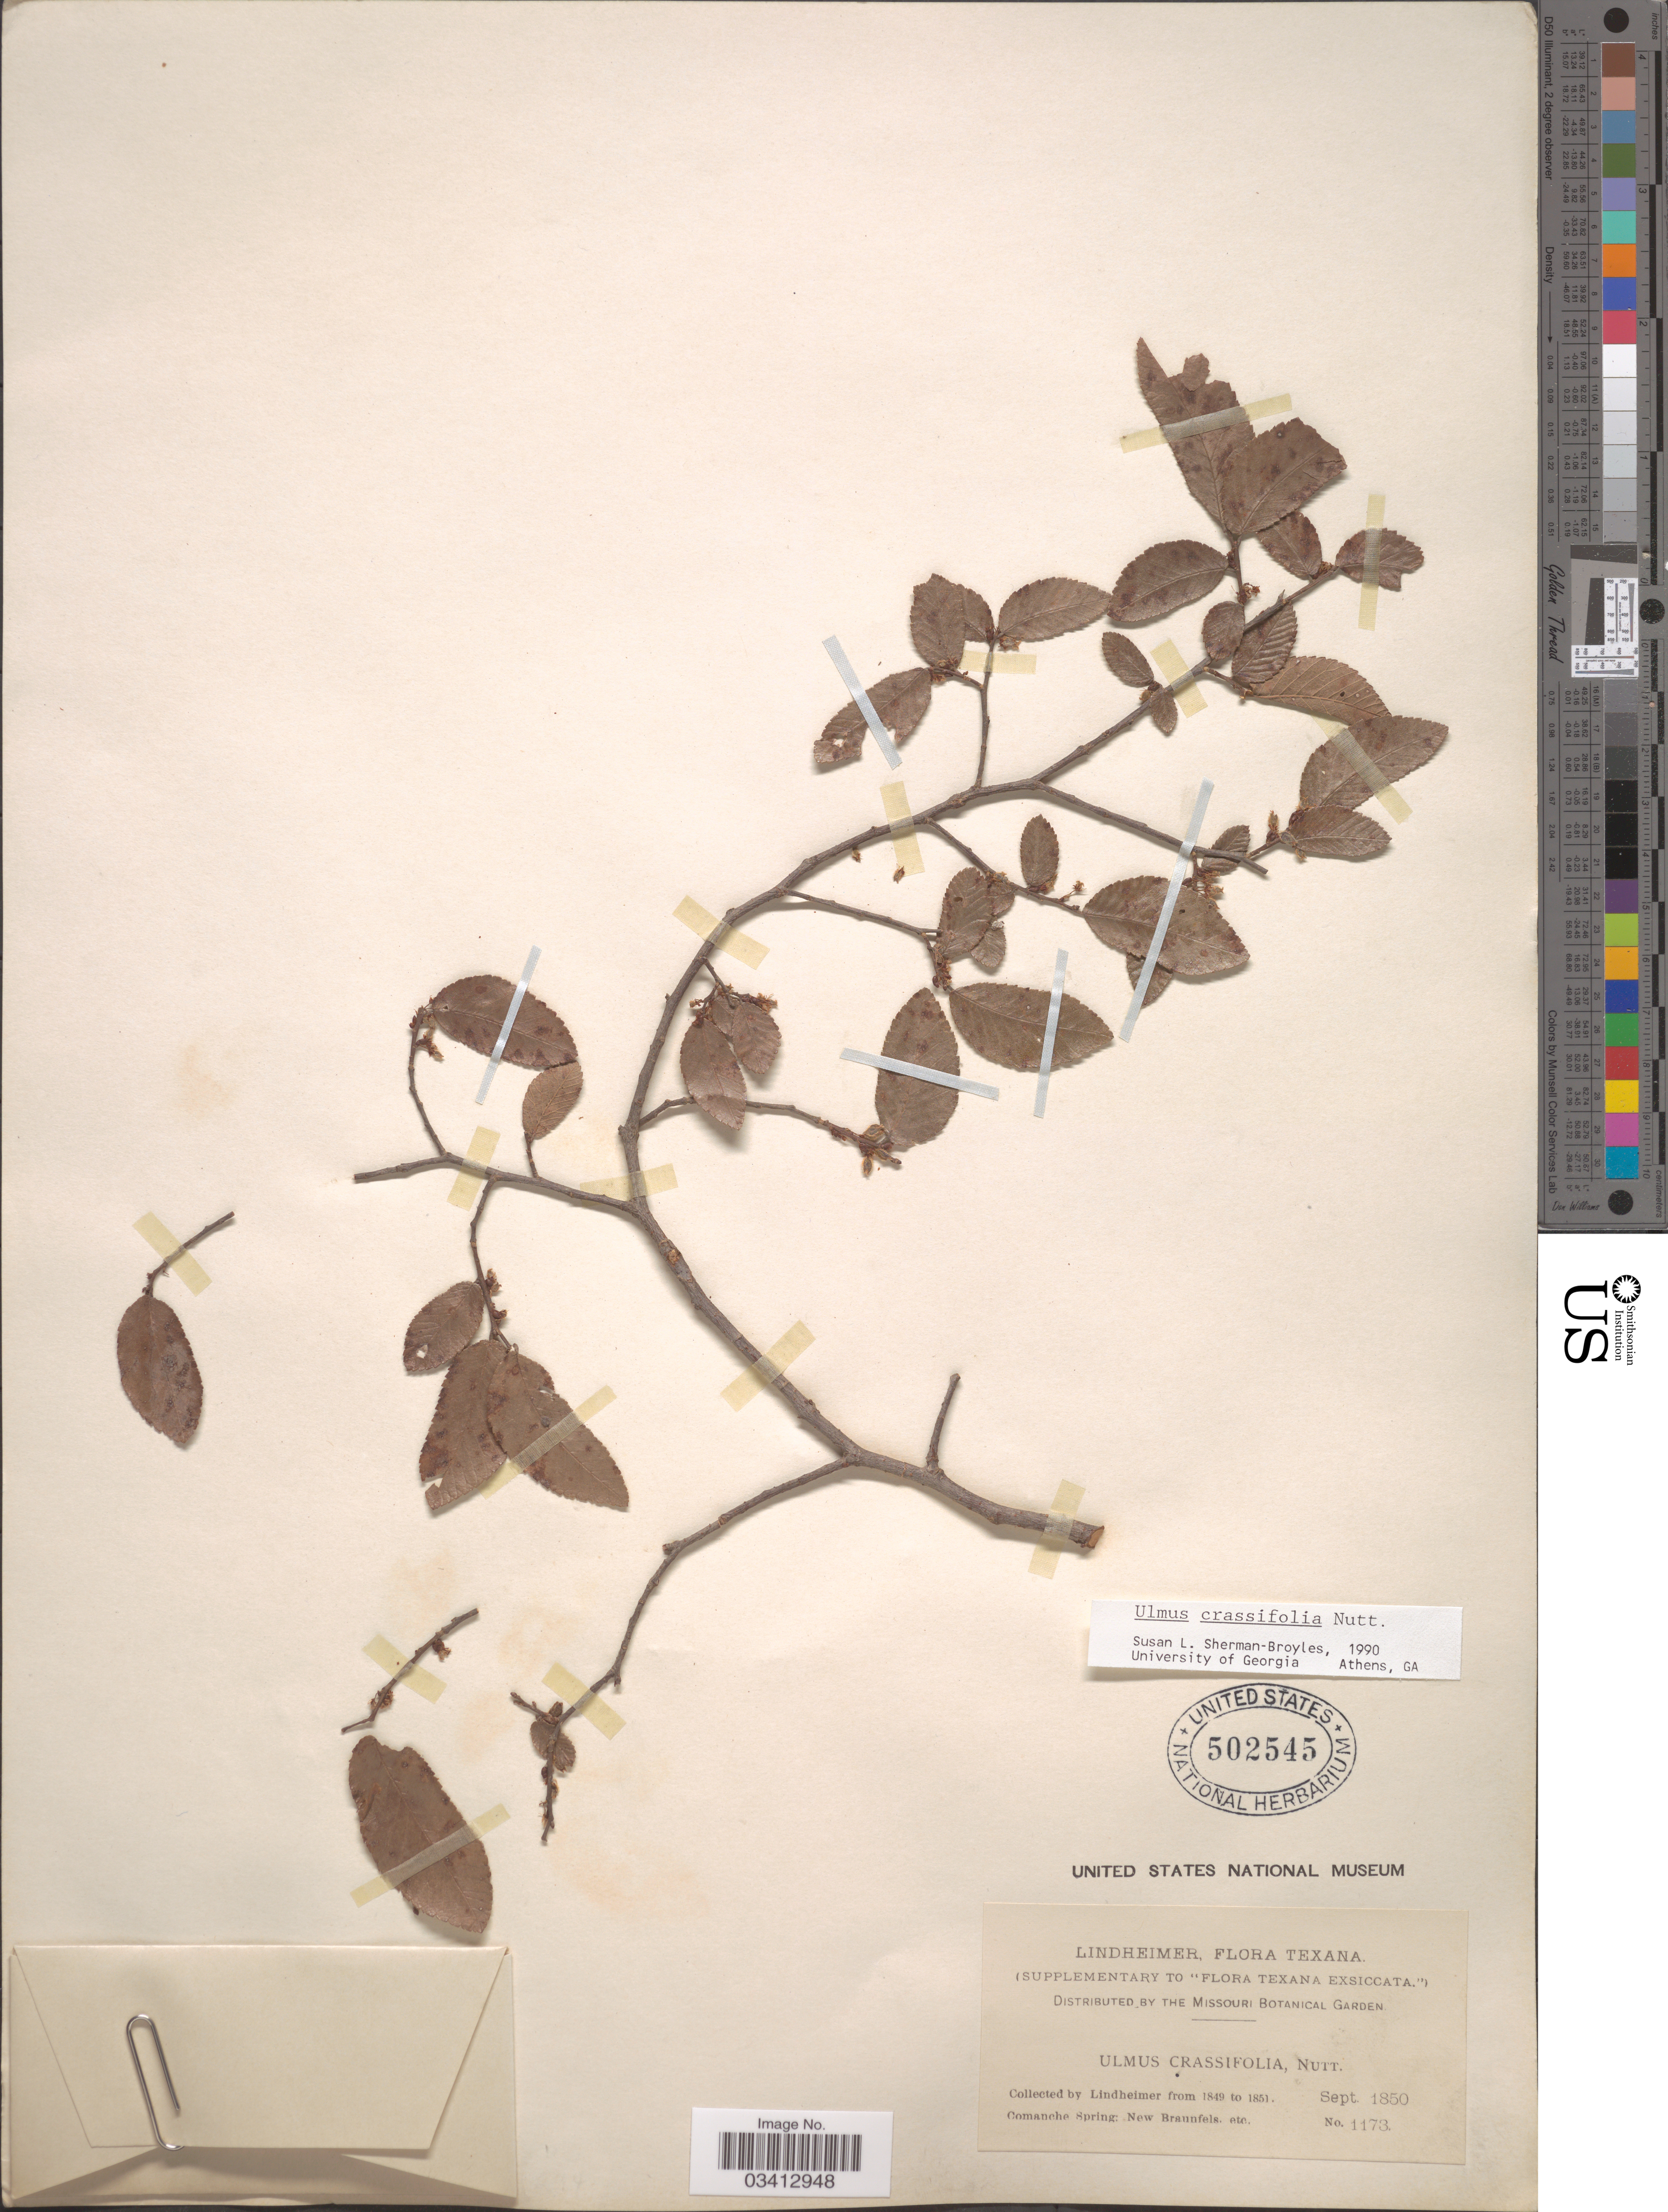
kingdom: Plantae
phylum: Tracheophyta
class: Magnoliopsida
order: Rosales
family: Ulmaceae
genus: Ulmus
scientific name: Ulmus crassifolia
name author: Nutt.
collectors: -. Lindheimer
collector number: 1173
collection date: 1850-09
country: United States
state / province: Texas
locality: Comanche Spring: New Braunfels.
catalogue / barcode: US 502545